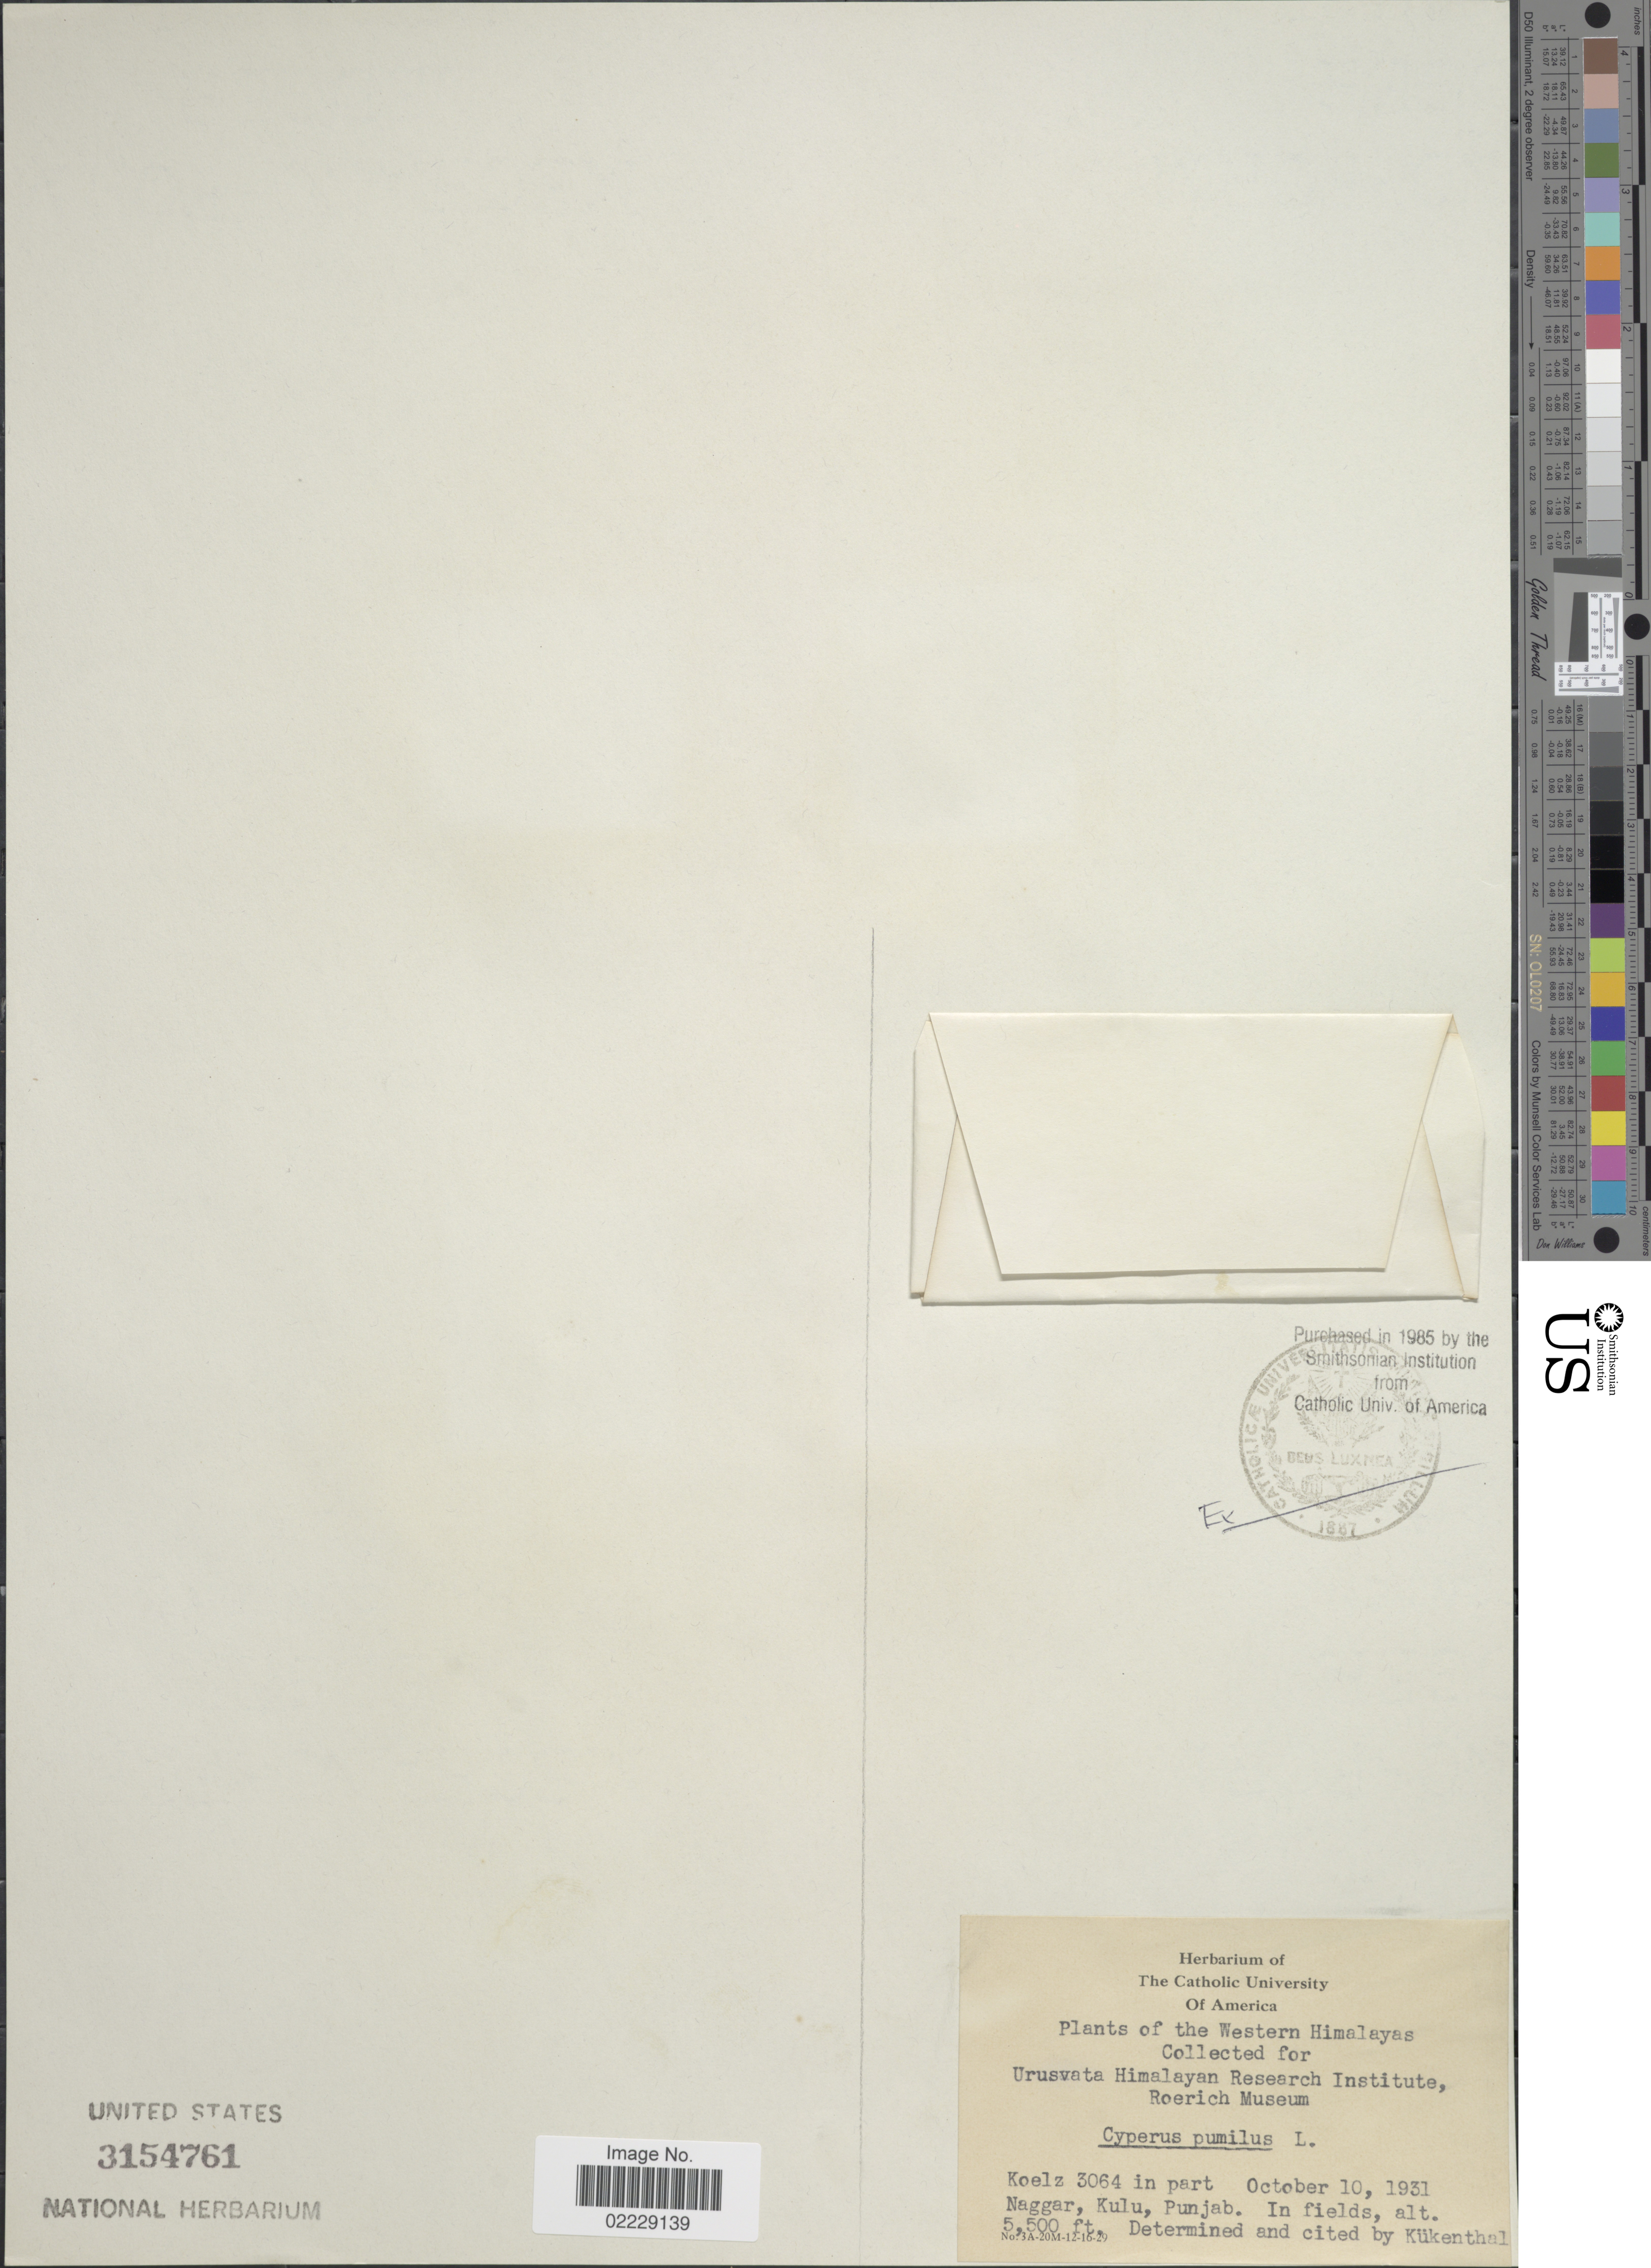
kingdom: Plantae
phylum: Tracheophyta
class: Liliopsida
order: Poales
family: Cyperaceae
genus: Cyperus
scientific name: Cyperus pumilus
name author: L.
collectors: W. N. Koelz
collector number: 3064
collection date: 1931-10-10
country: India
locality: Naggar, Kulu, Punjab, in fields, Western Himalayas.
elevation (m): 1676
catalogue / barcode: US 3154761